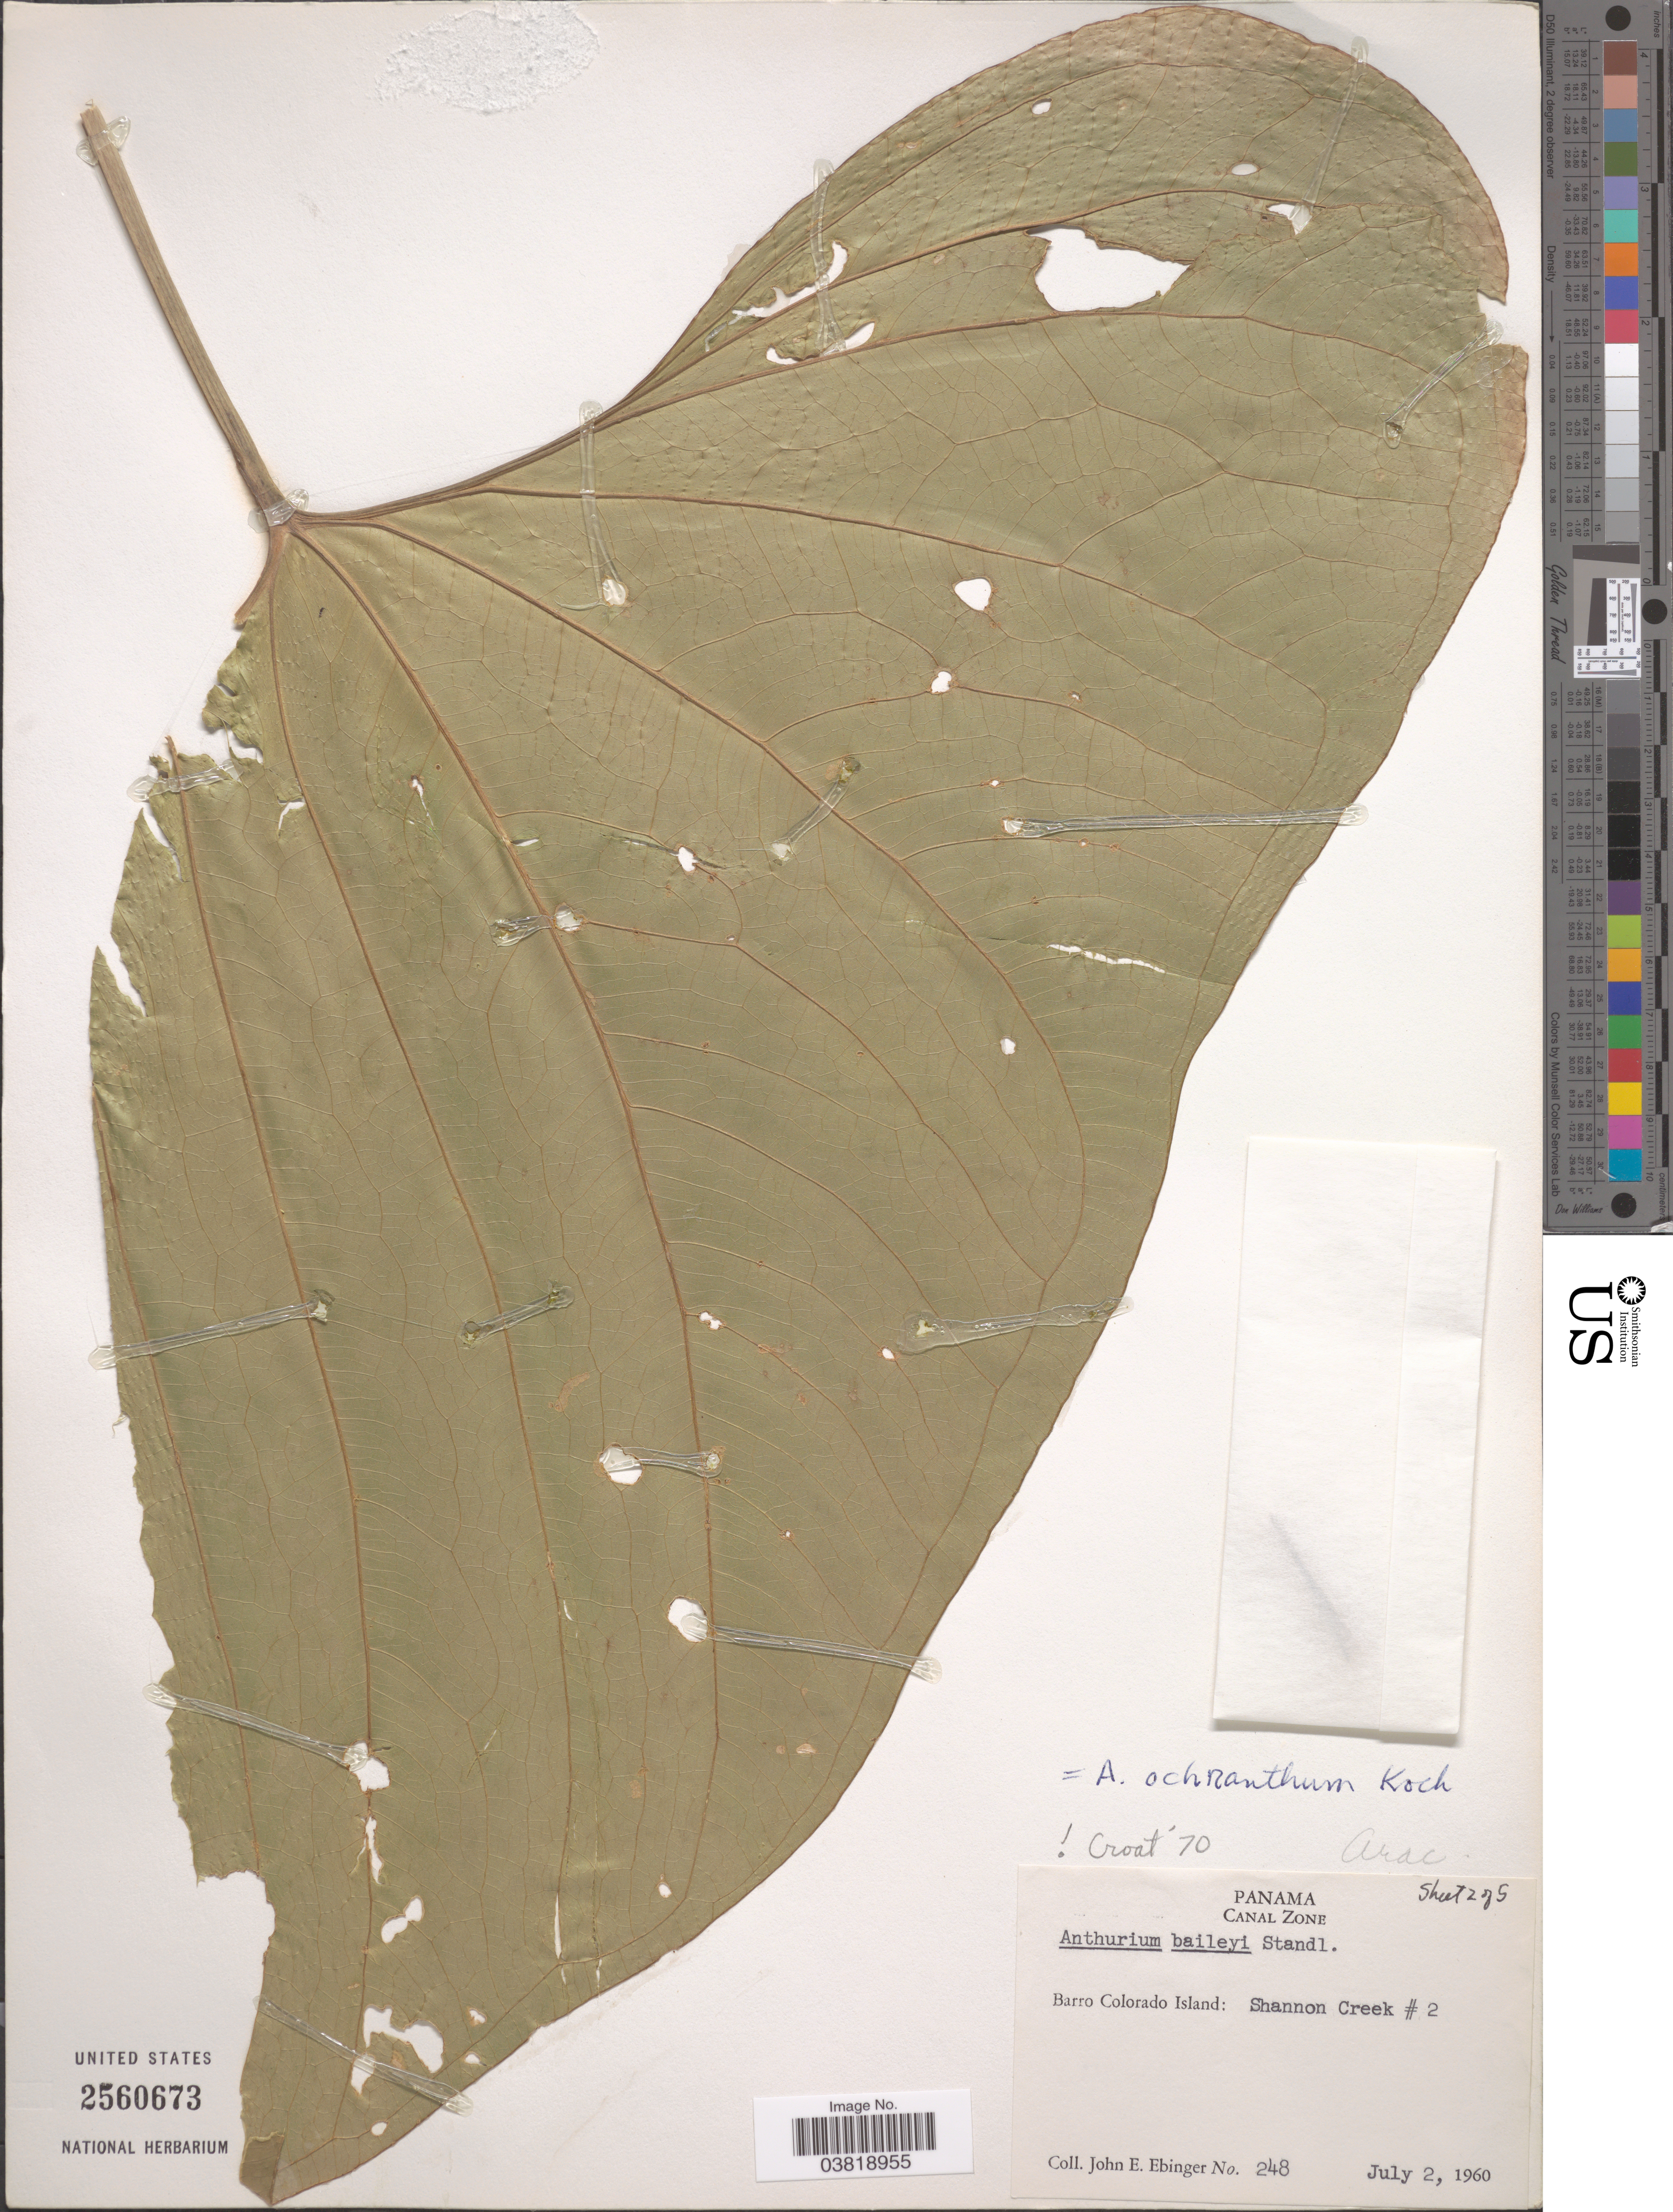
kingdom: Plantae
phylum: Tracheophyta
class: Liliopsida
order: Alismatales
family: Araceae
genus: Anthurium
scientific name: Anthurium ochranthum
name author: K. Koch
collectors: J. Ebinger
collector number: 248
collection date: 1960-07-02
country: Panama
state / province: Panamá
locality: Canal Zone. Barro Colorado Island: Shannon Creek # 2.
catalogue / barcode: US 2560673